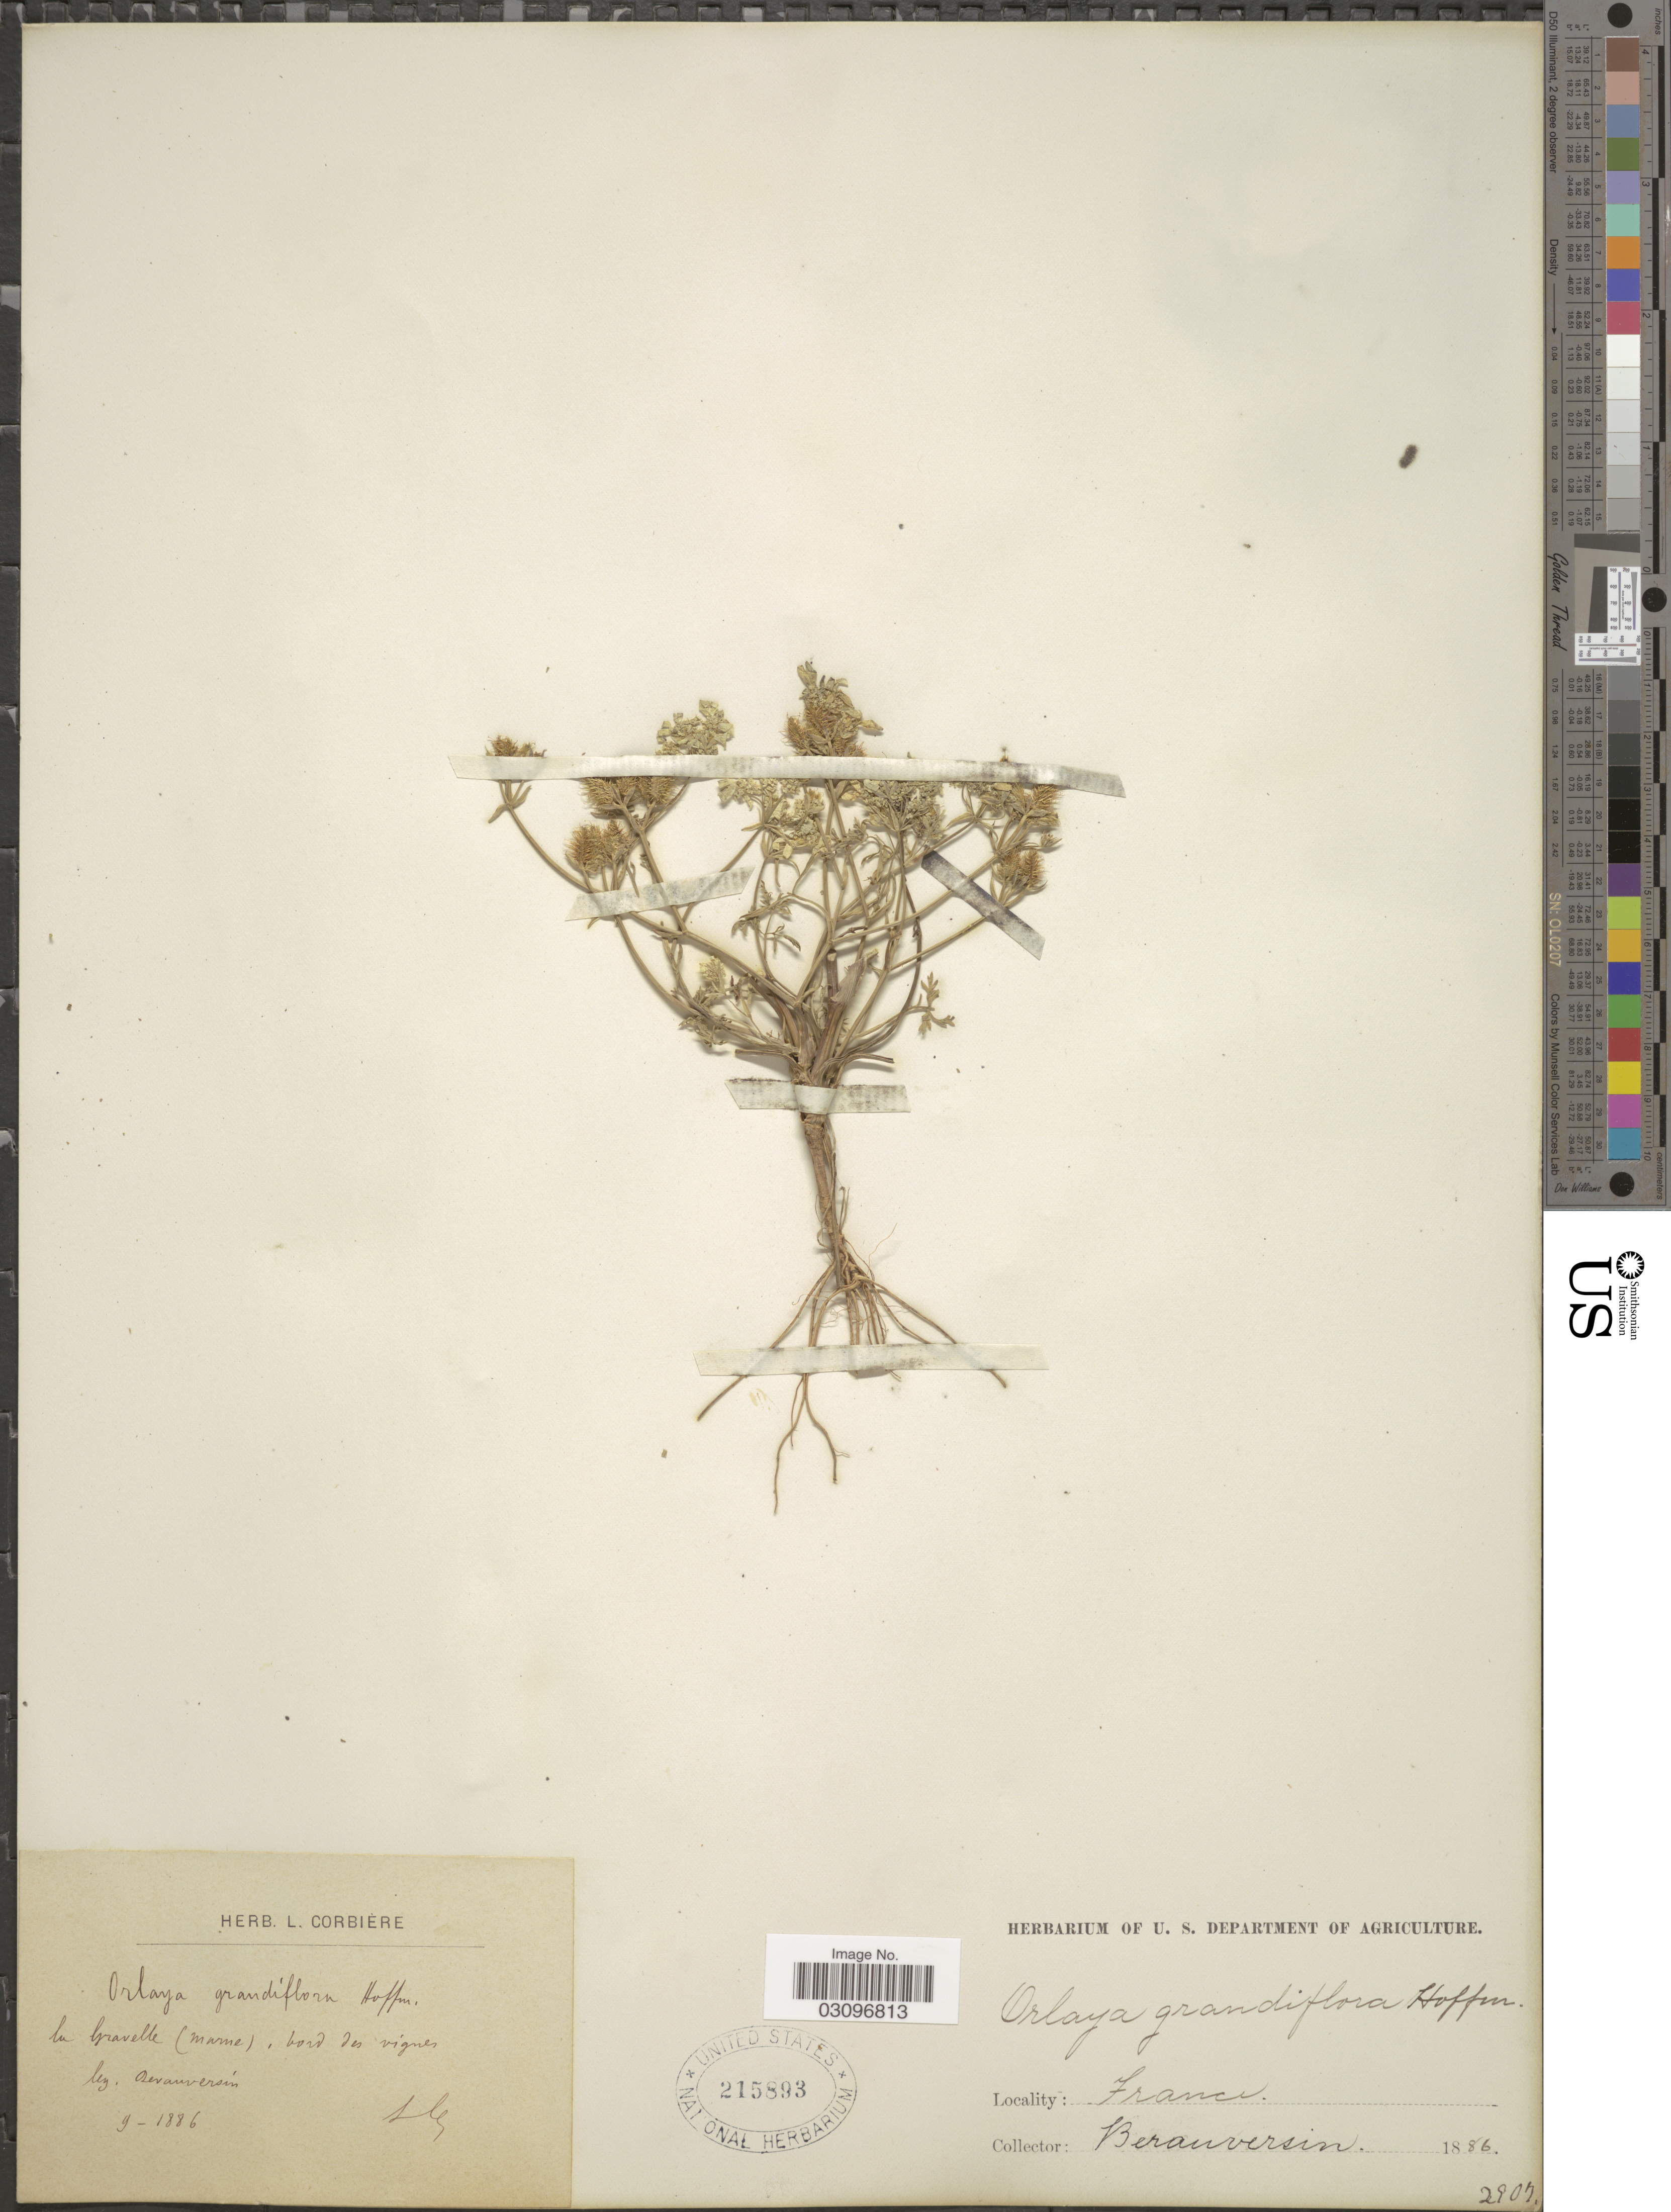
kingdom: Plantae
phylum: Tracheophyta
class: Magnoliopsida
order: Apiales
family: Apiaceae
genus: Daucus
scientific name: Daucus grandiflorus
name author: Desf.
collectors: Devauversin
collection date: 1886-09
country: France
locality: La Gravelle (marne), bord des vignes.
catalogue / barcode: US 215893